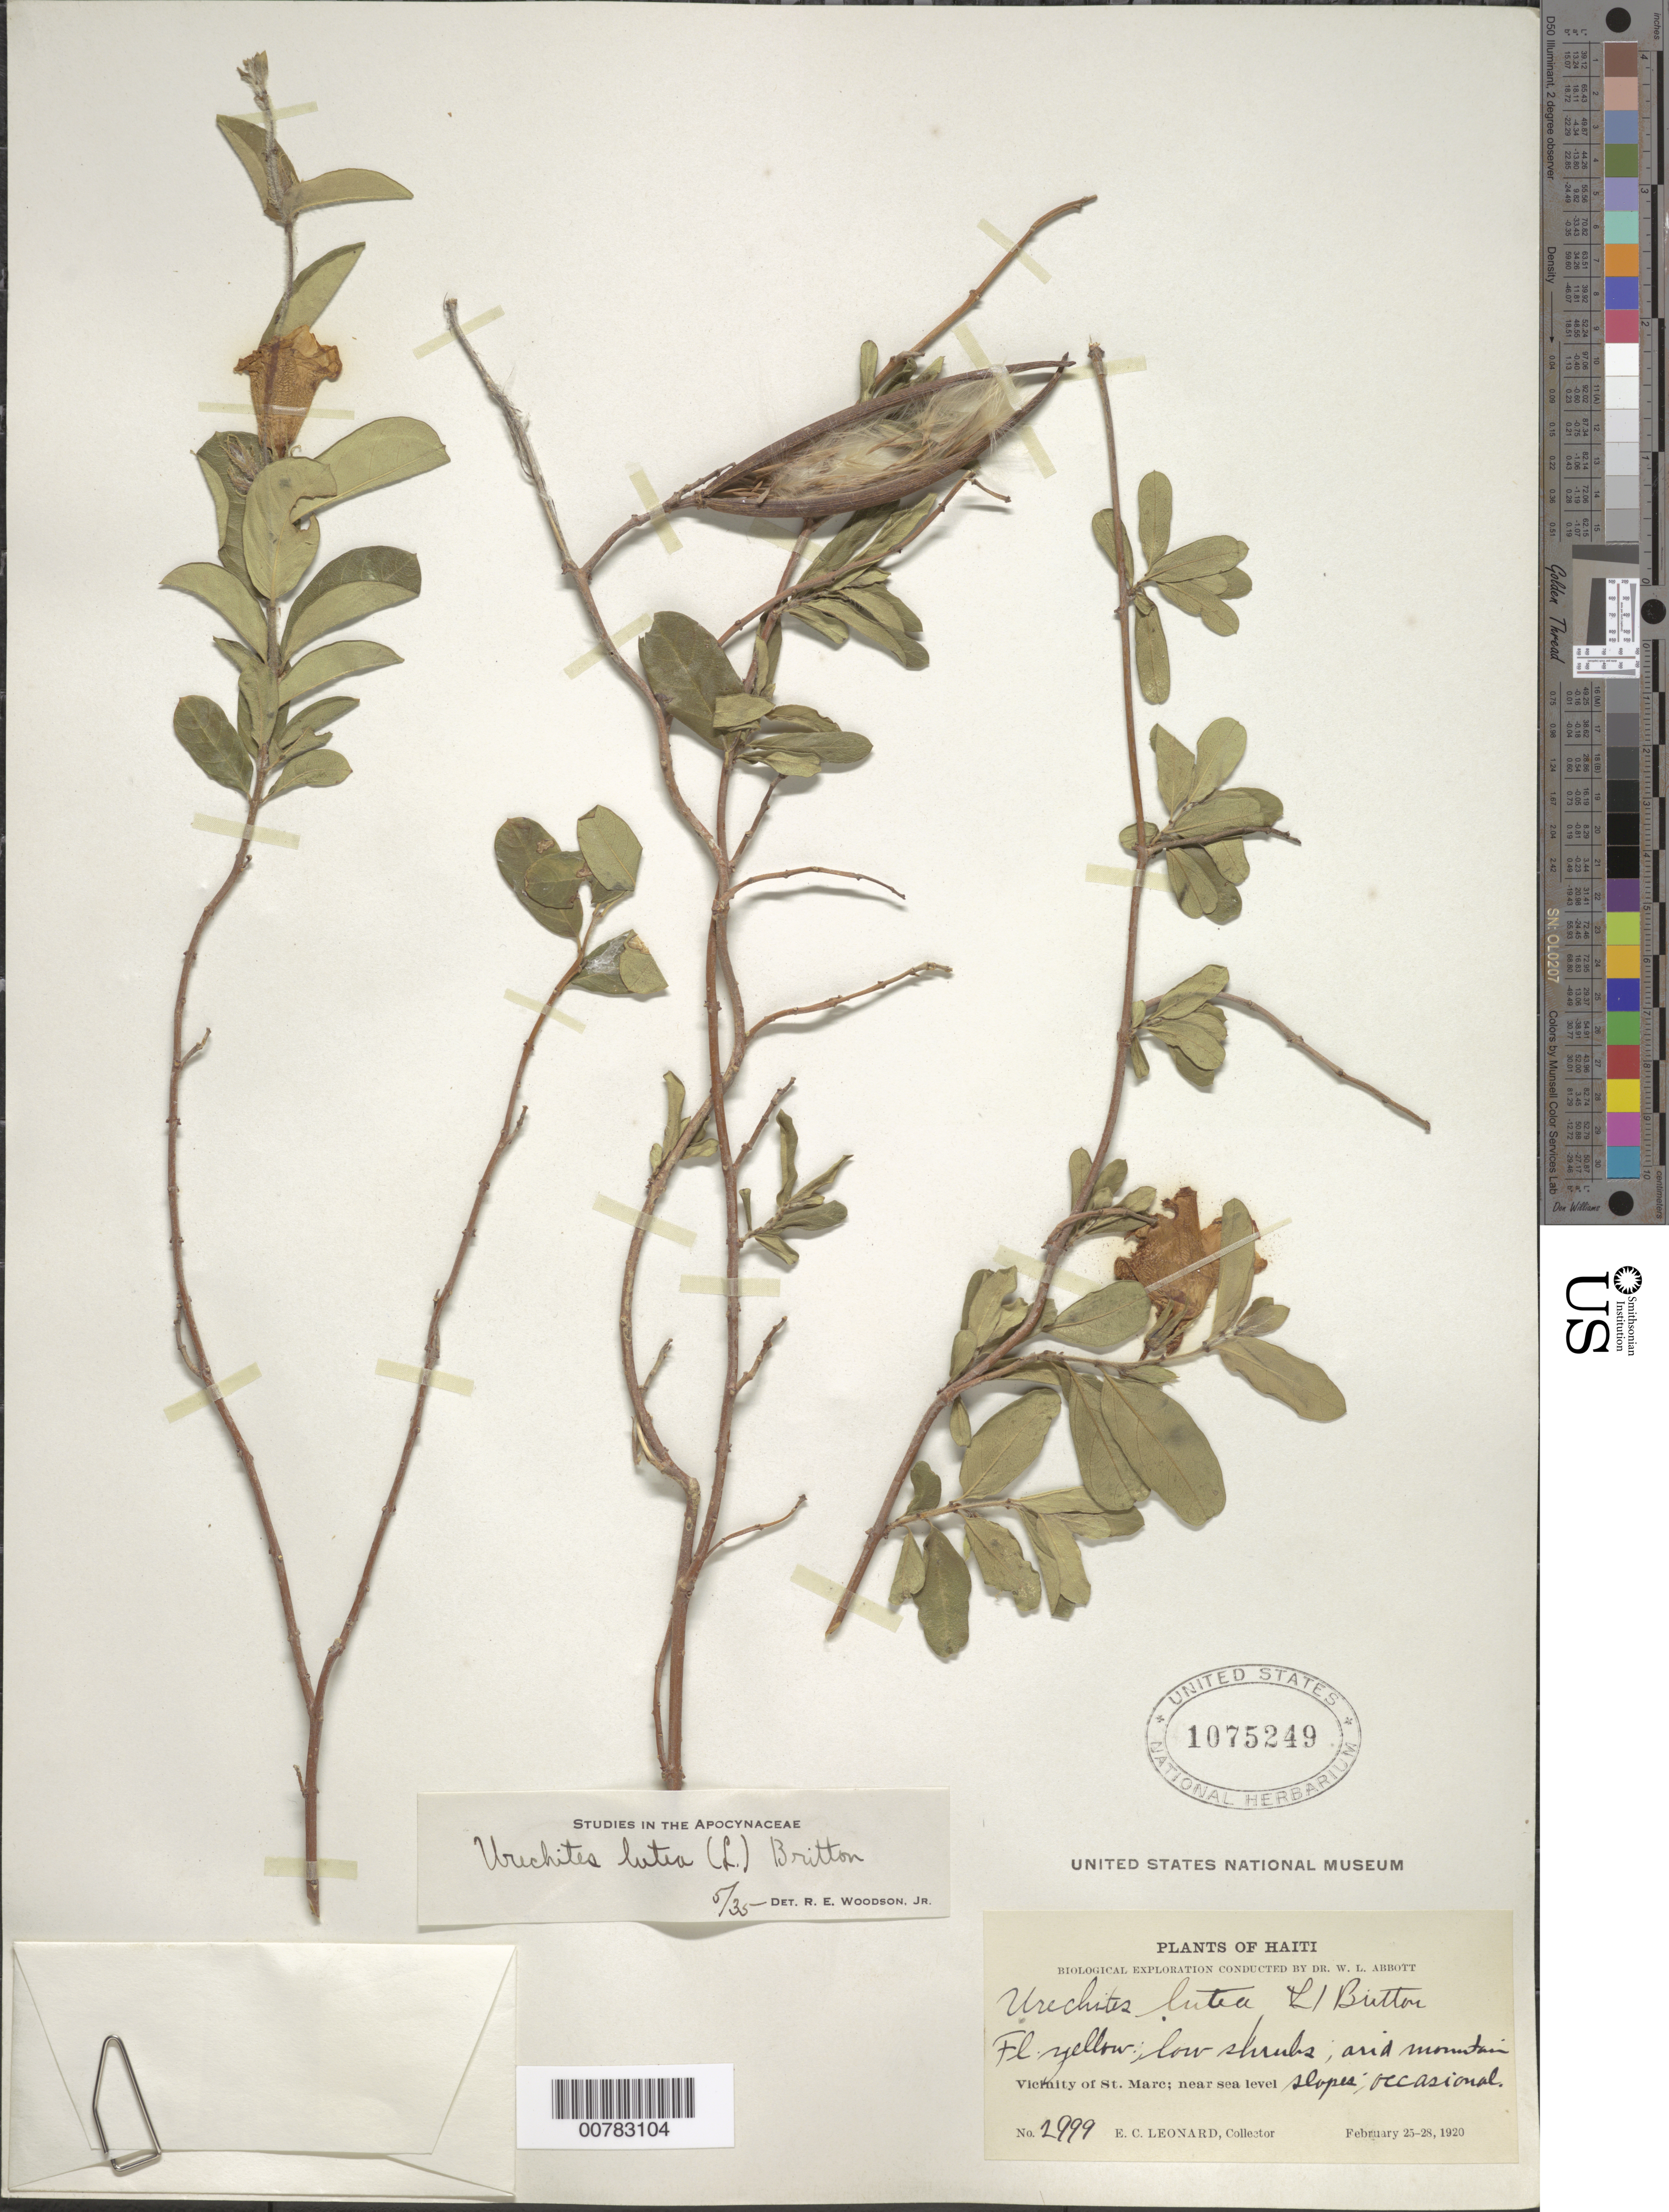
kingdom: Plantae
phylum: Tracheophyta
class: Magnoliopsida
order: Gentianales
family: Apocynaceae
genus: Pentalinon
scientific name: Pentalinon luteum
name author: (L.) B.F. Hansen & Wunderlin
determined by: Woodson, R. E., Jr.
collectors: E. C. Leonard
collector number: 2999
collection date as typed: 25 Feb 1920 28 Feb 1920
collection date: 1920-02-25/1920-02-28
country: Haiti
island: Hispaniola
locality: Vicinity of St. Marc.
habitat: Arid mountain slope.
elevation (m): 0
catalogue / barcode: US 1075249